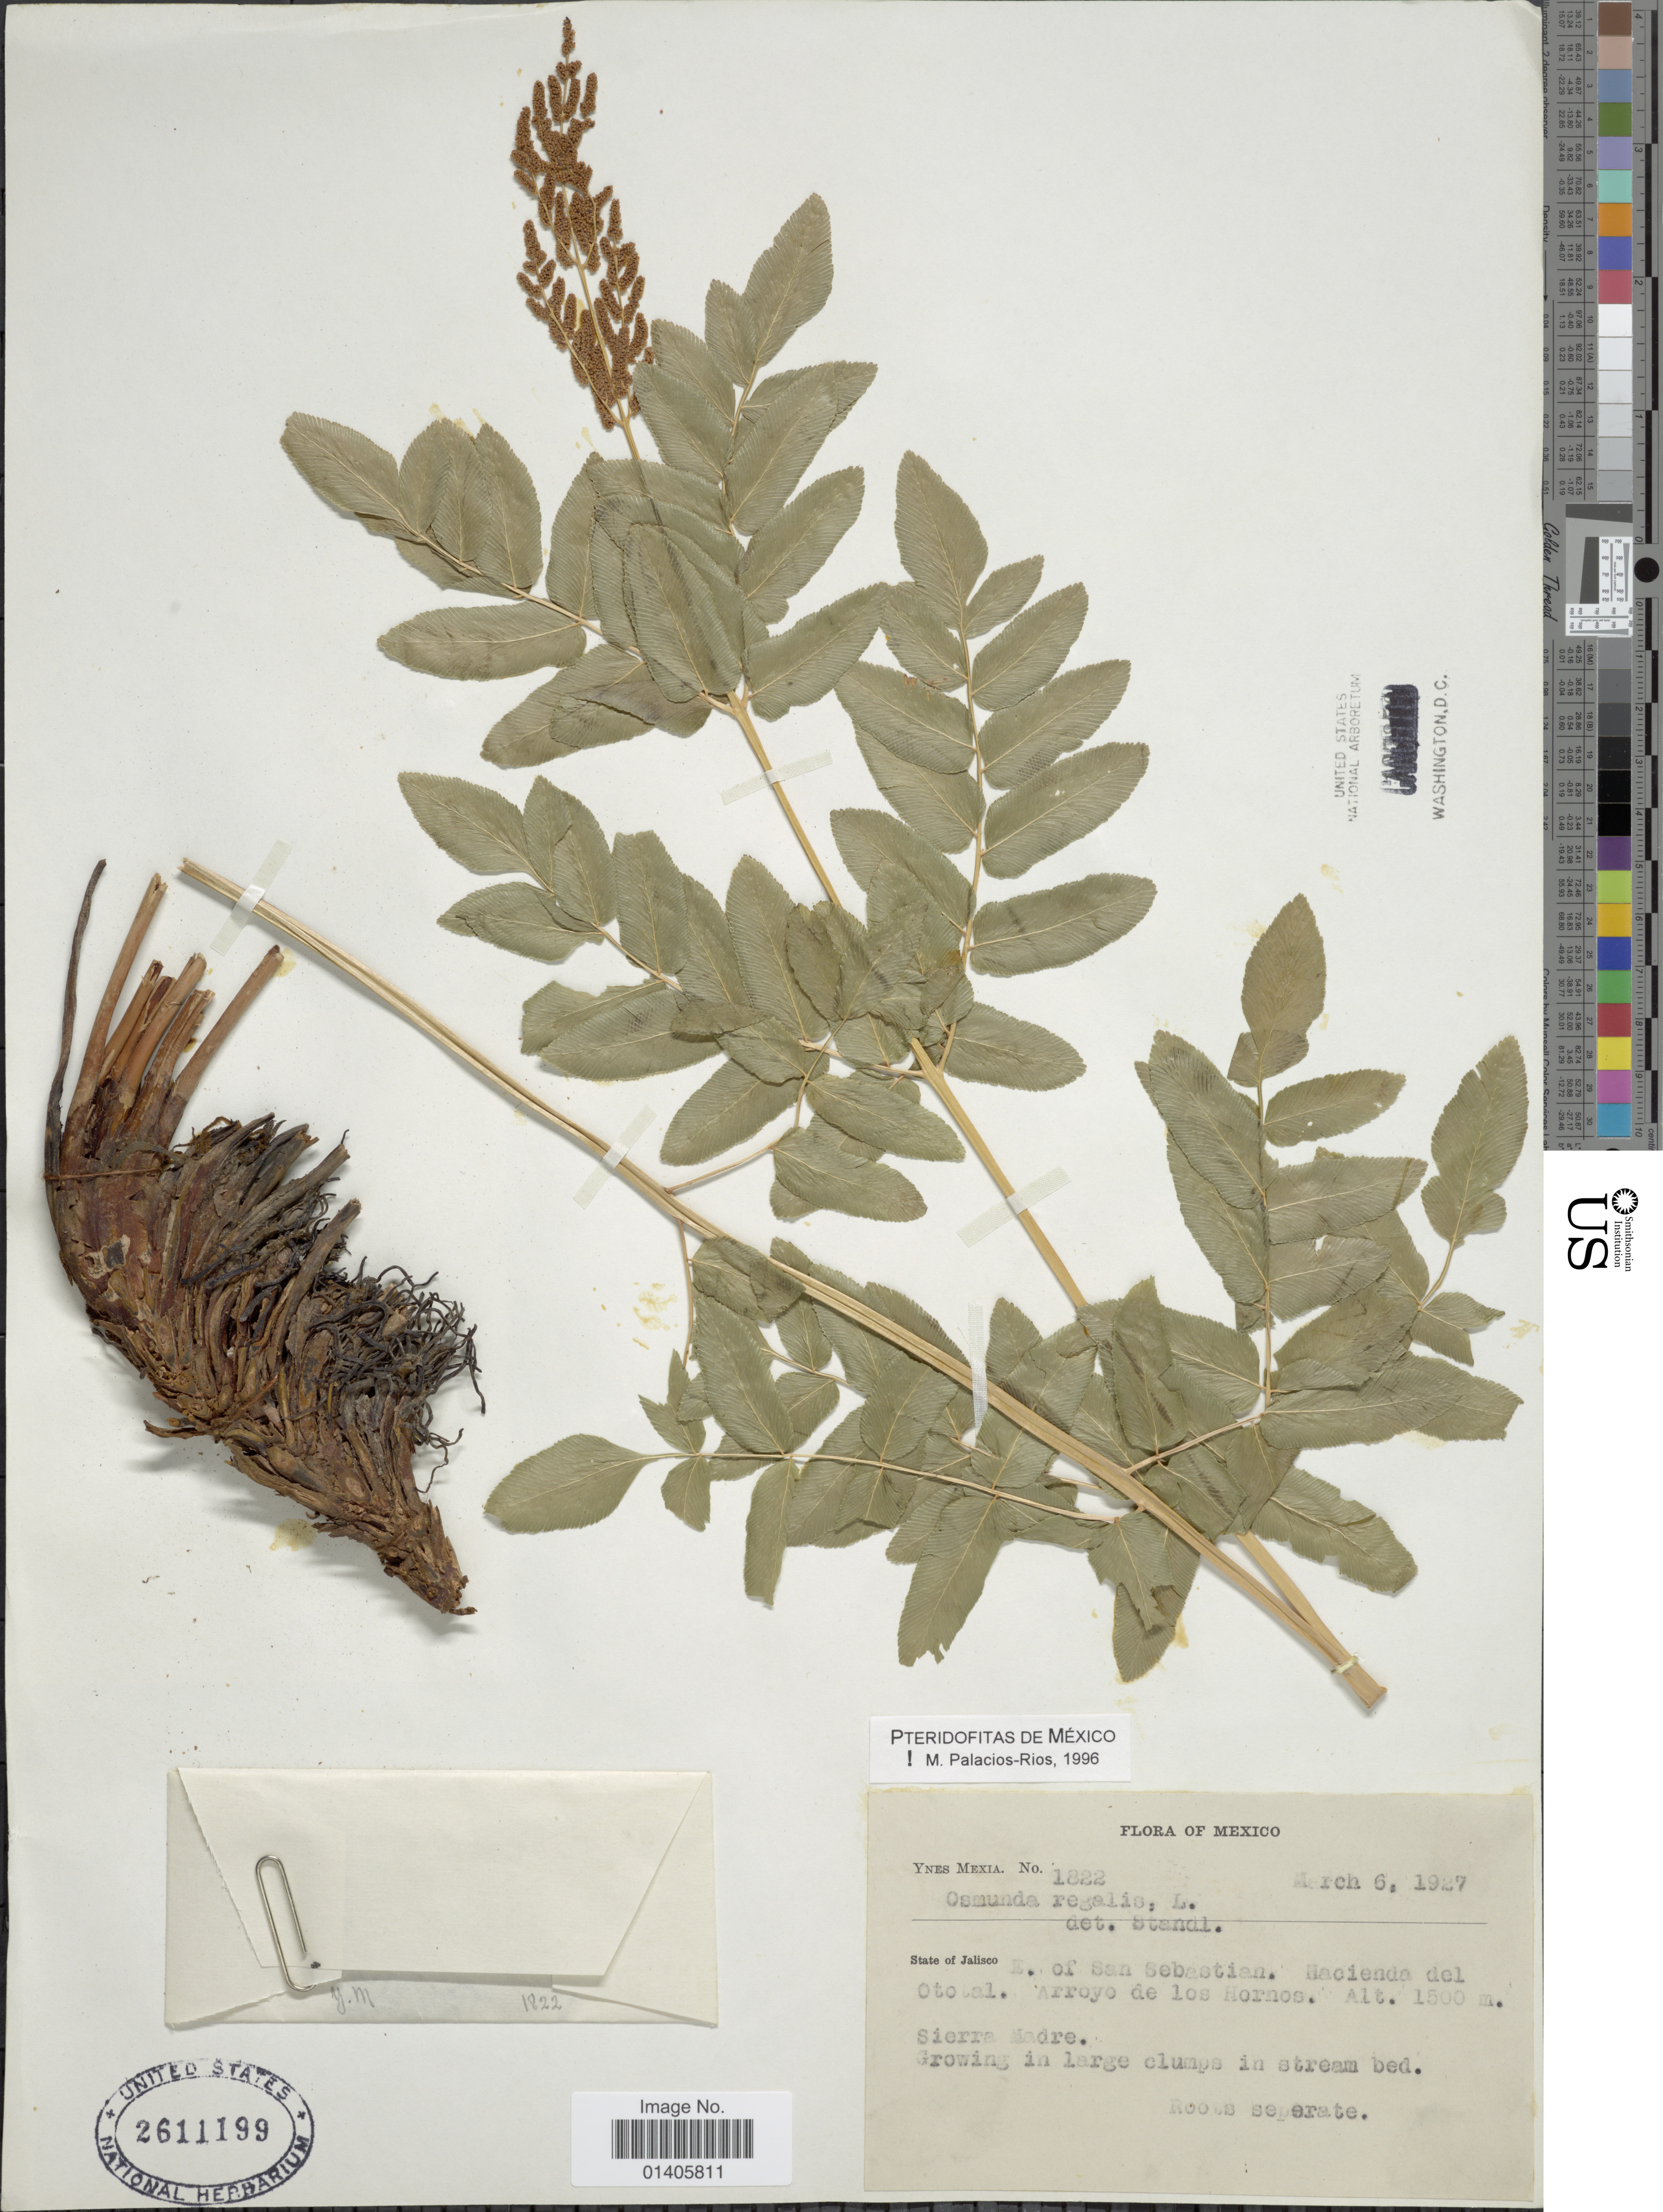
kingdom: Plantae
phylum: Tracheophyta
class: Polypodiopsida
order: Osmundales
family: Osmundaceae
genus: Osmunda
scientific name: Osmunda regalis var. spectabilis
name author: (Willd.) A. Gray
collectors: Y. Mexia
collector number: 1822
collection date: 1927-03-06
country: Mexico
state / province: Jalisco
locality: State of Jalisco E. of San Sbastian. Jacienda del Ototal. Aroroyo de los Hornos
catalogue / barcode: US 2611199